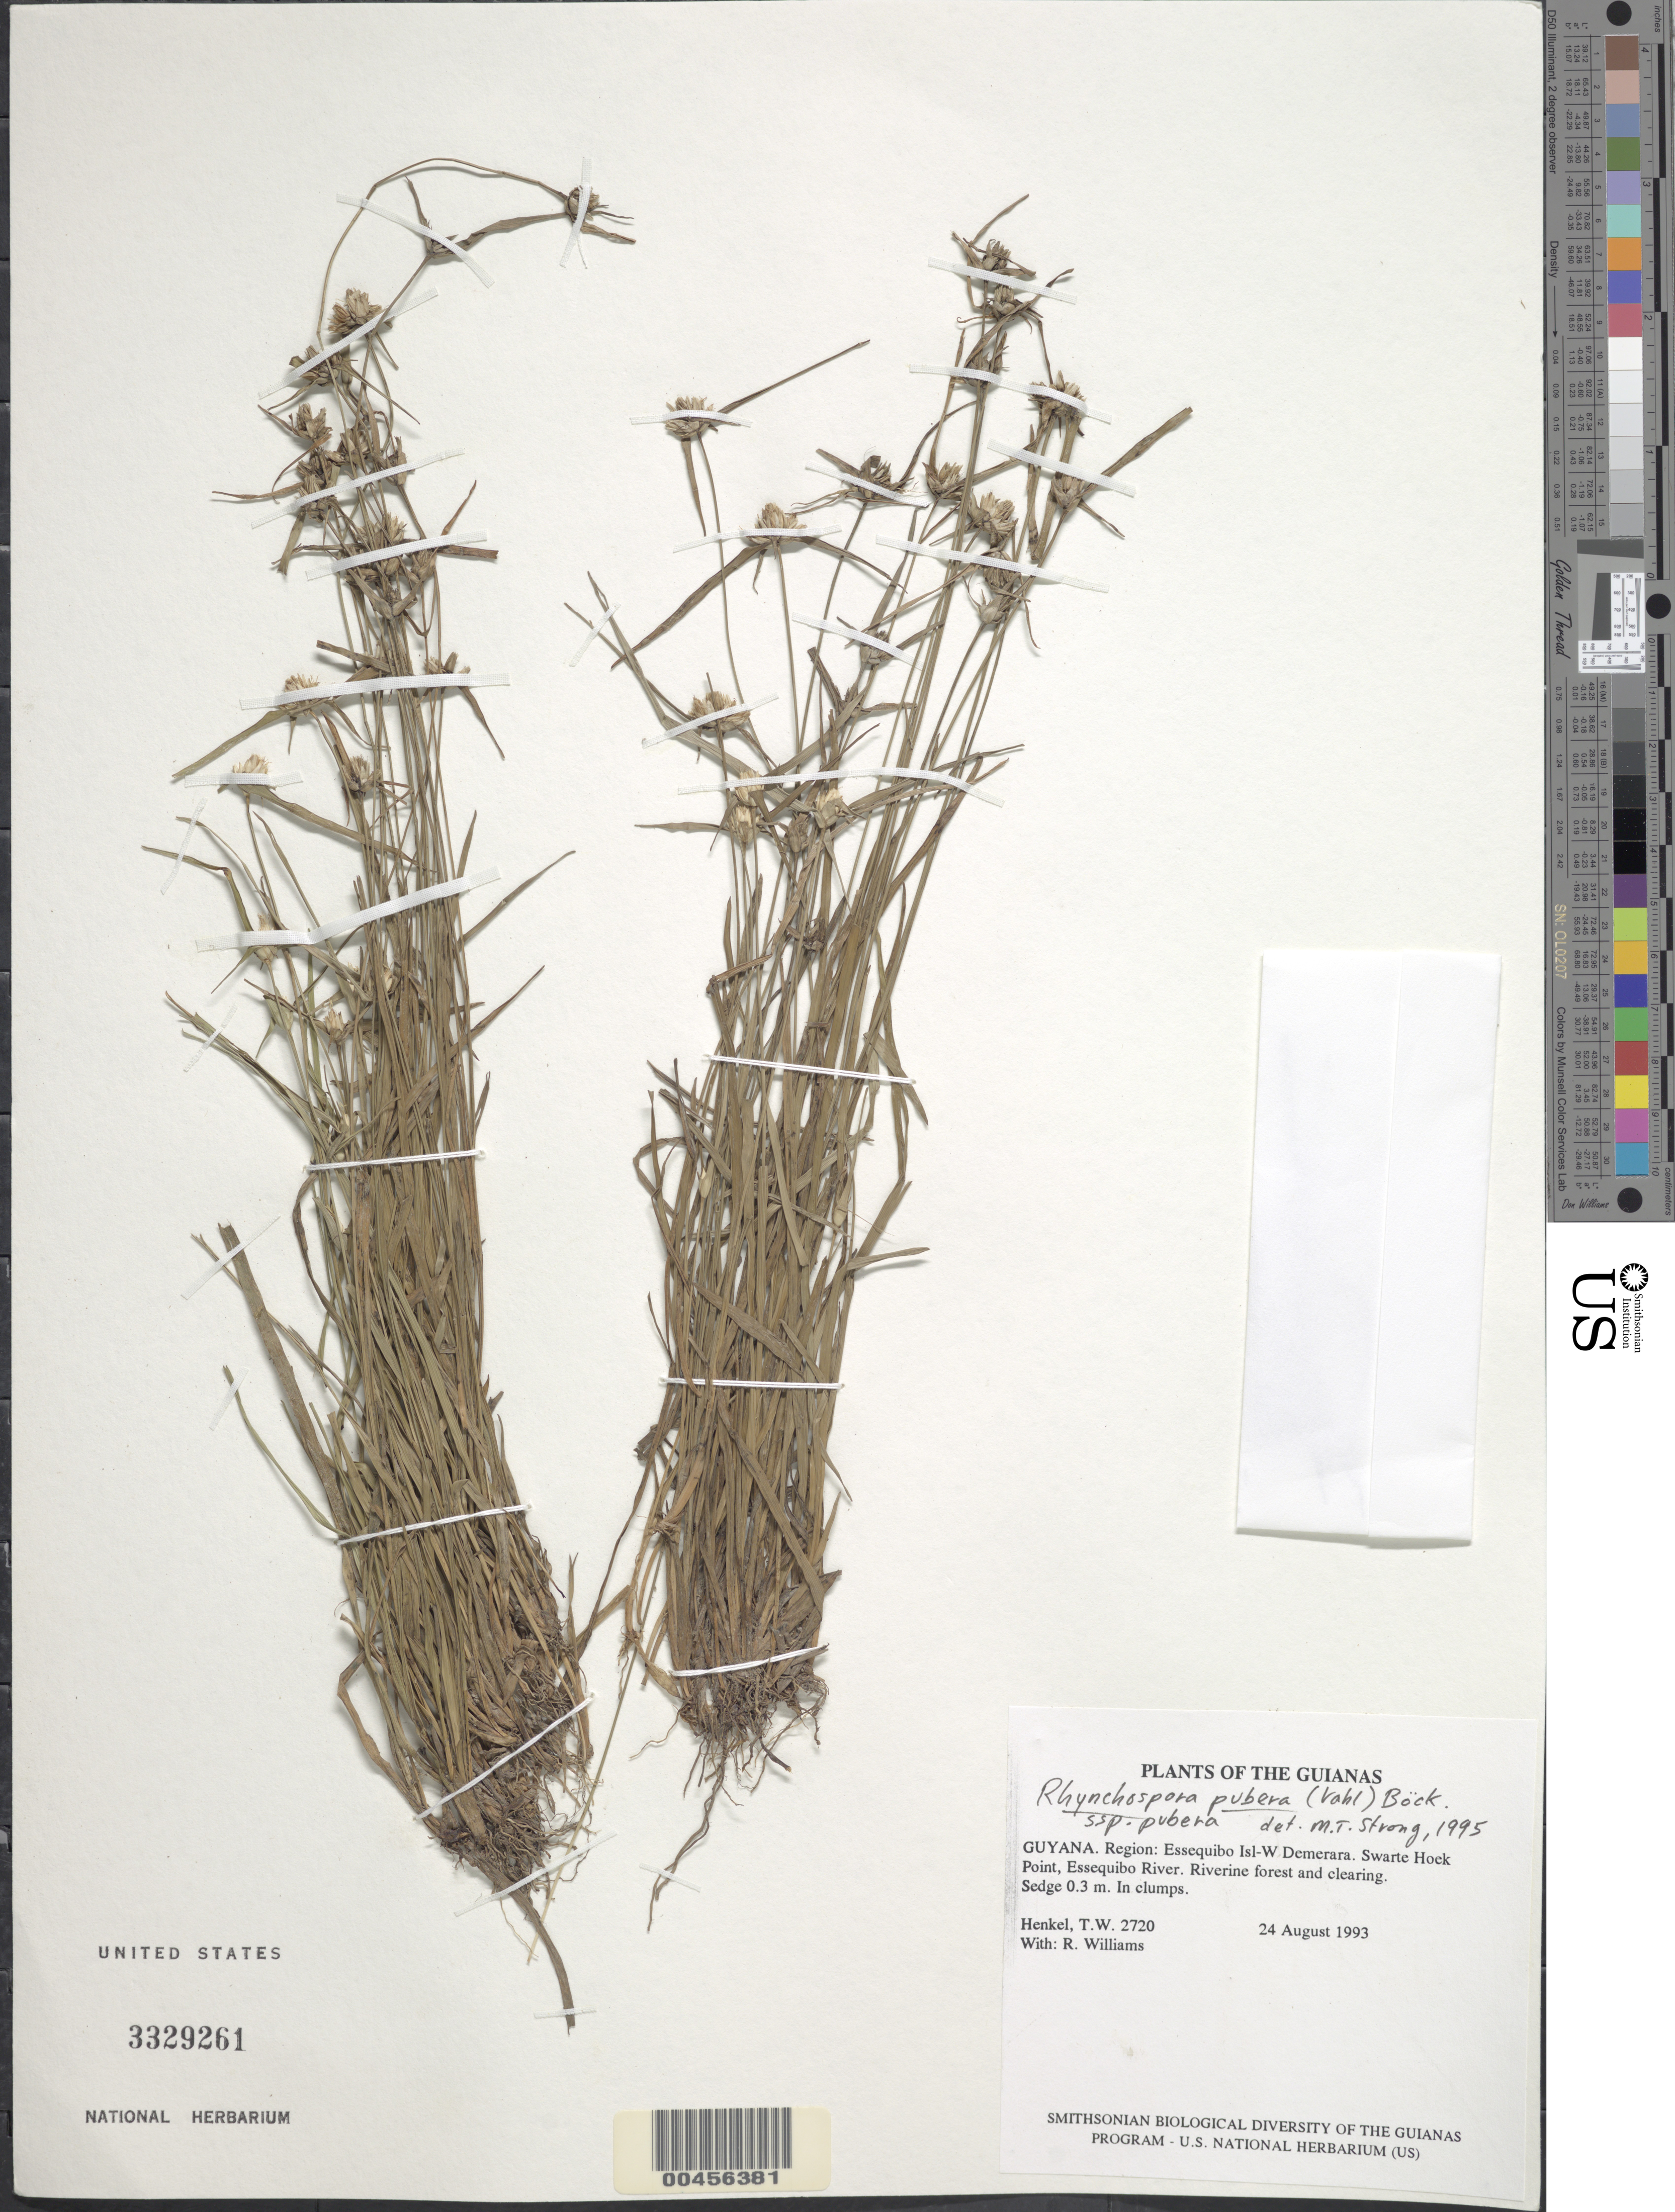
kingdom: Plantae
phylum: Tracheophyta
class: Liliopsida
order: Poales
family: Cyperaceae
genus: Rhynchospora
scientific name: Rhynchospora pubera subsp. pubera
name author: (Vahl) Boeckeler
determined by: Strong, M. T., (US), Smithsonian Institution - National Museum of Natural History (UNITED STATES)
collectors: T. Henkel & R. Williams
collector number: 2720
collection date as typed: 24 August 1993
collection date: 1993-08-24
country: Guyana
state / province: Essequibo Isl-W. Demerara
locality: Swarte Hoek Point, Essequibo River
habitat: Riverine forest and clearing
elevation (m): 8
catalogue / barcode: US 3329261